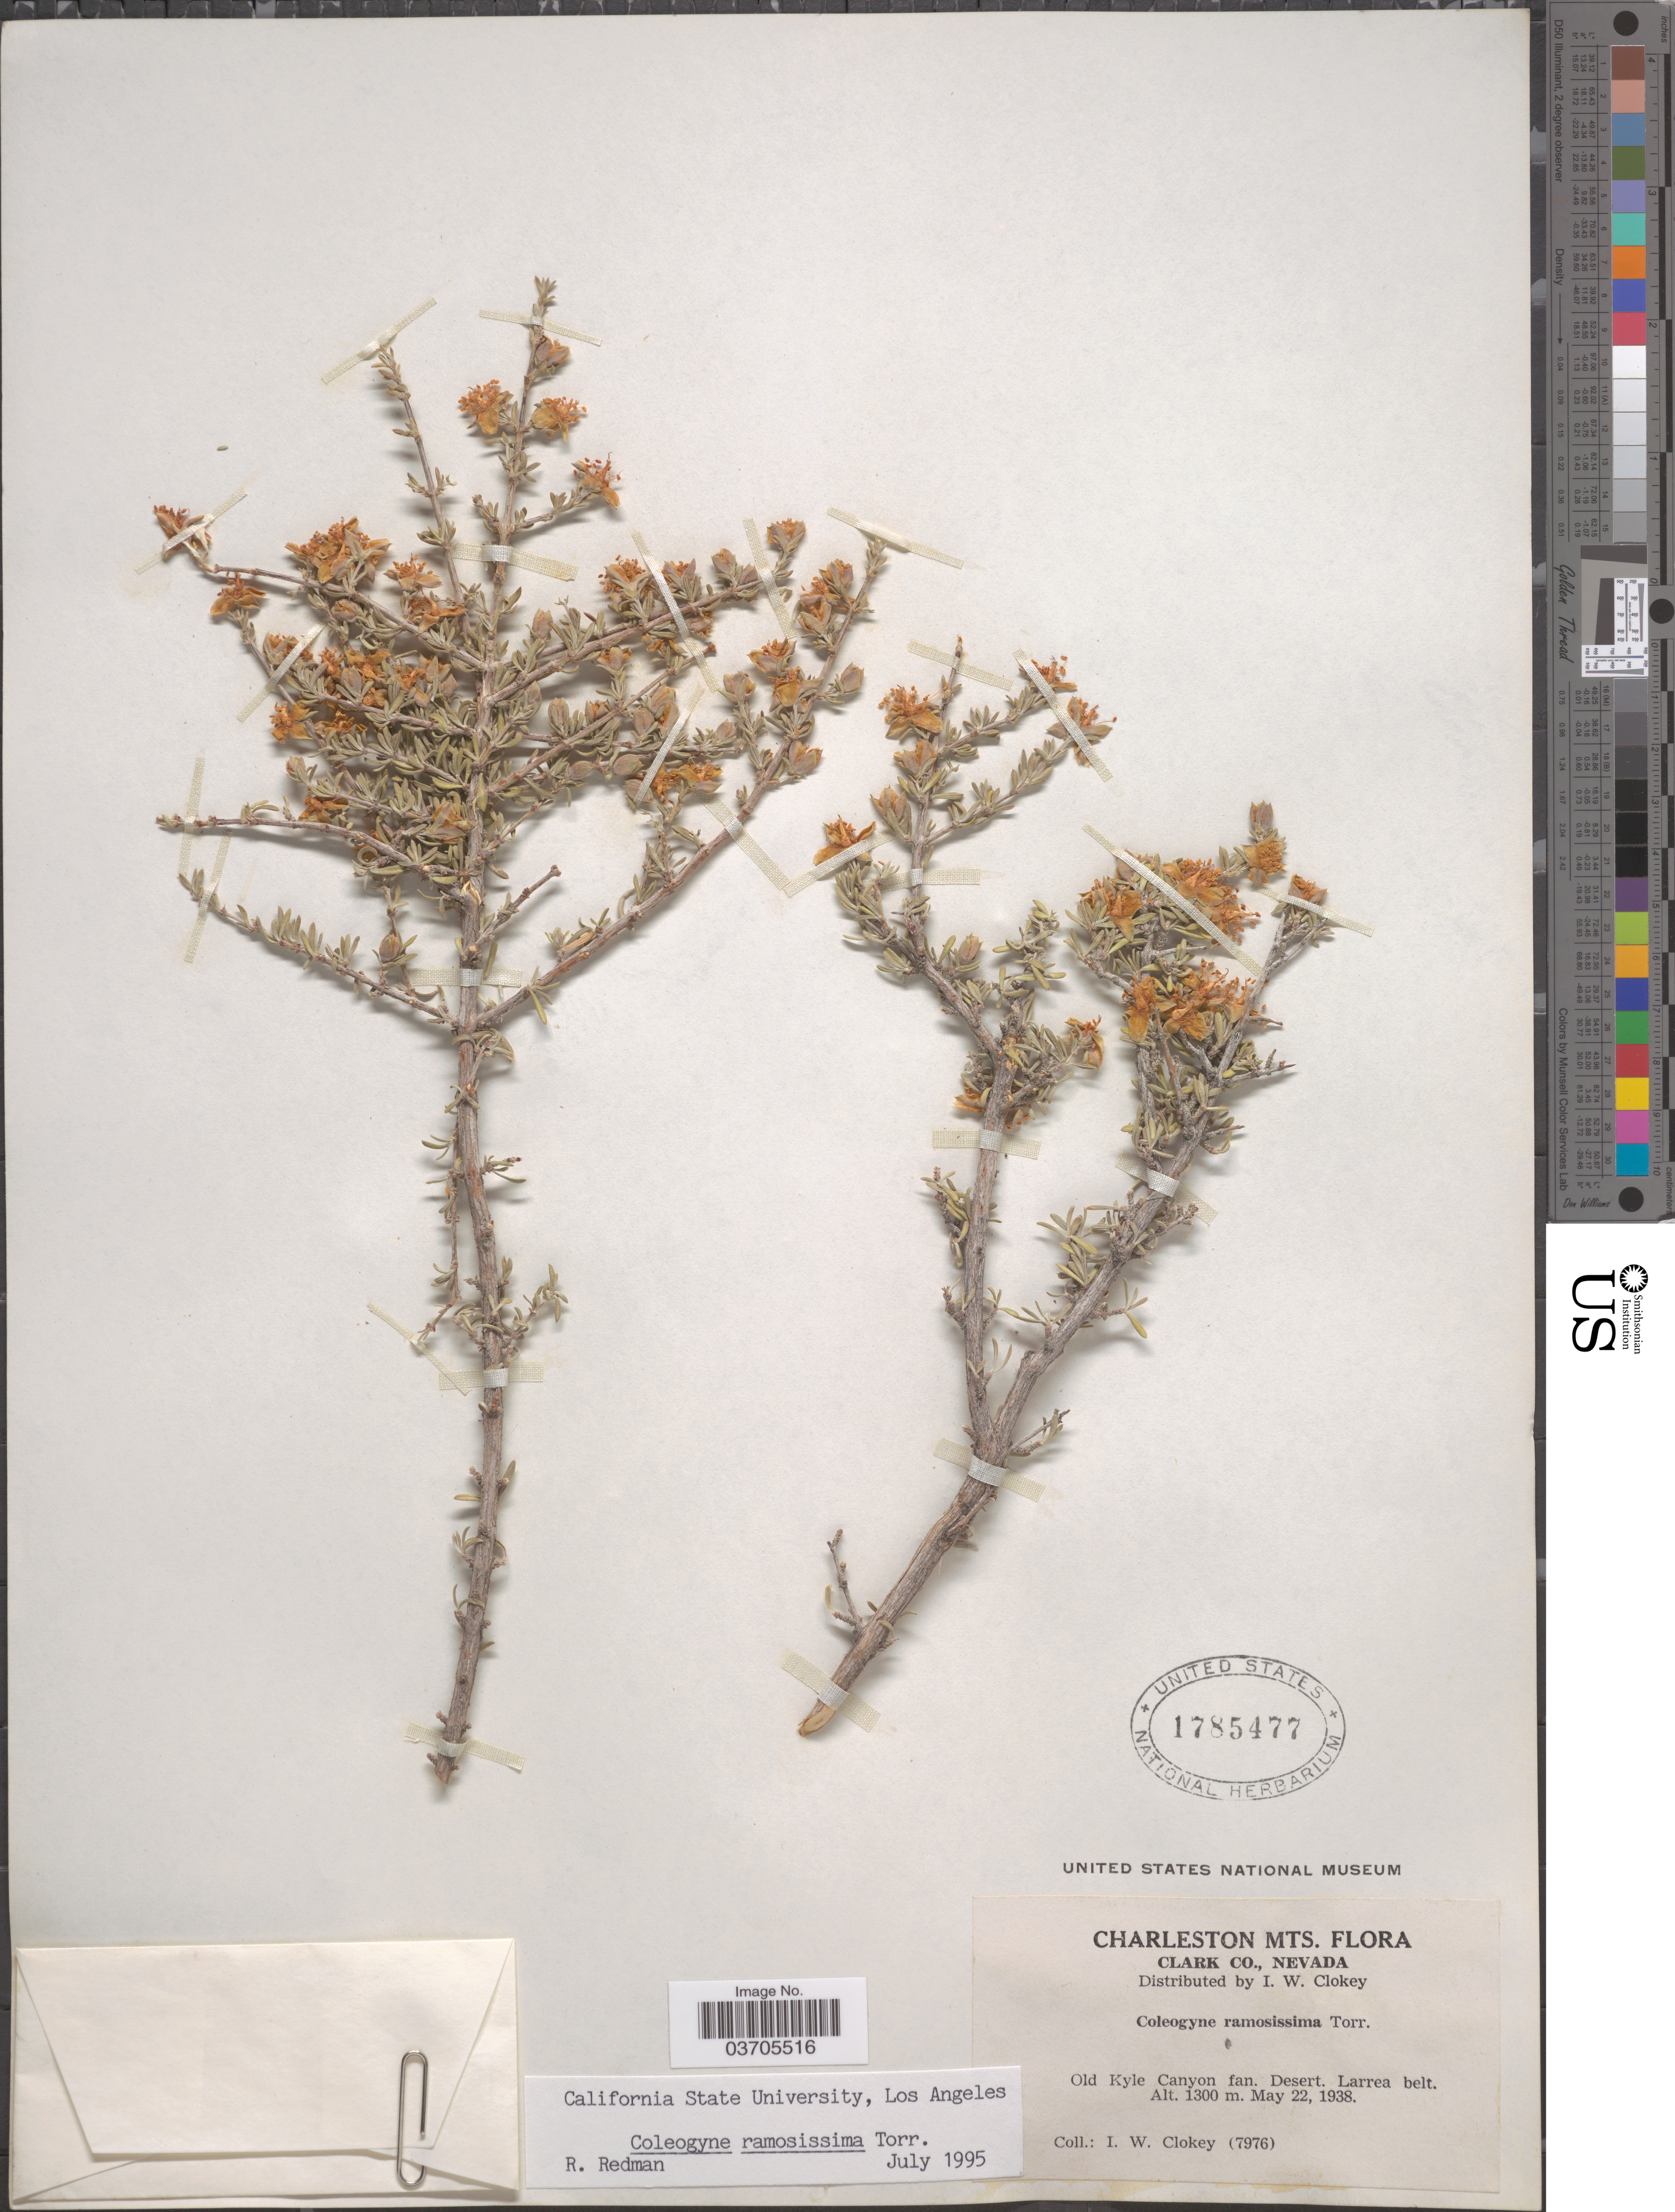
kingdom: Plantae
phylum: Tracheophyta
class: Magnoliopsida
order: Rosales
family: Rosaceae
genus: Coleogyne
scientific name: Coleogyne ramosissima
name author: Torr.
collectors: I. W. Clokey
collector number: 7976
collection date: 1938-05-22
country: United States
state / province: Nevada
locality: Charleston Mts. Clark Co. Old Kyle Canyon fan. Desert. Larrea belt.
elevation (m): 1300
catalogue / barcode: US 1785477